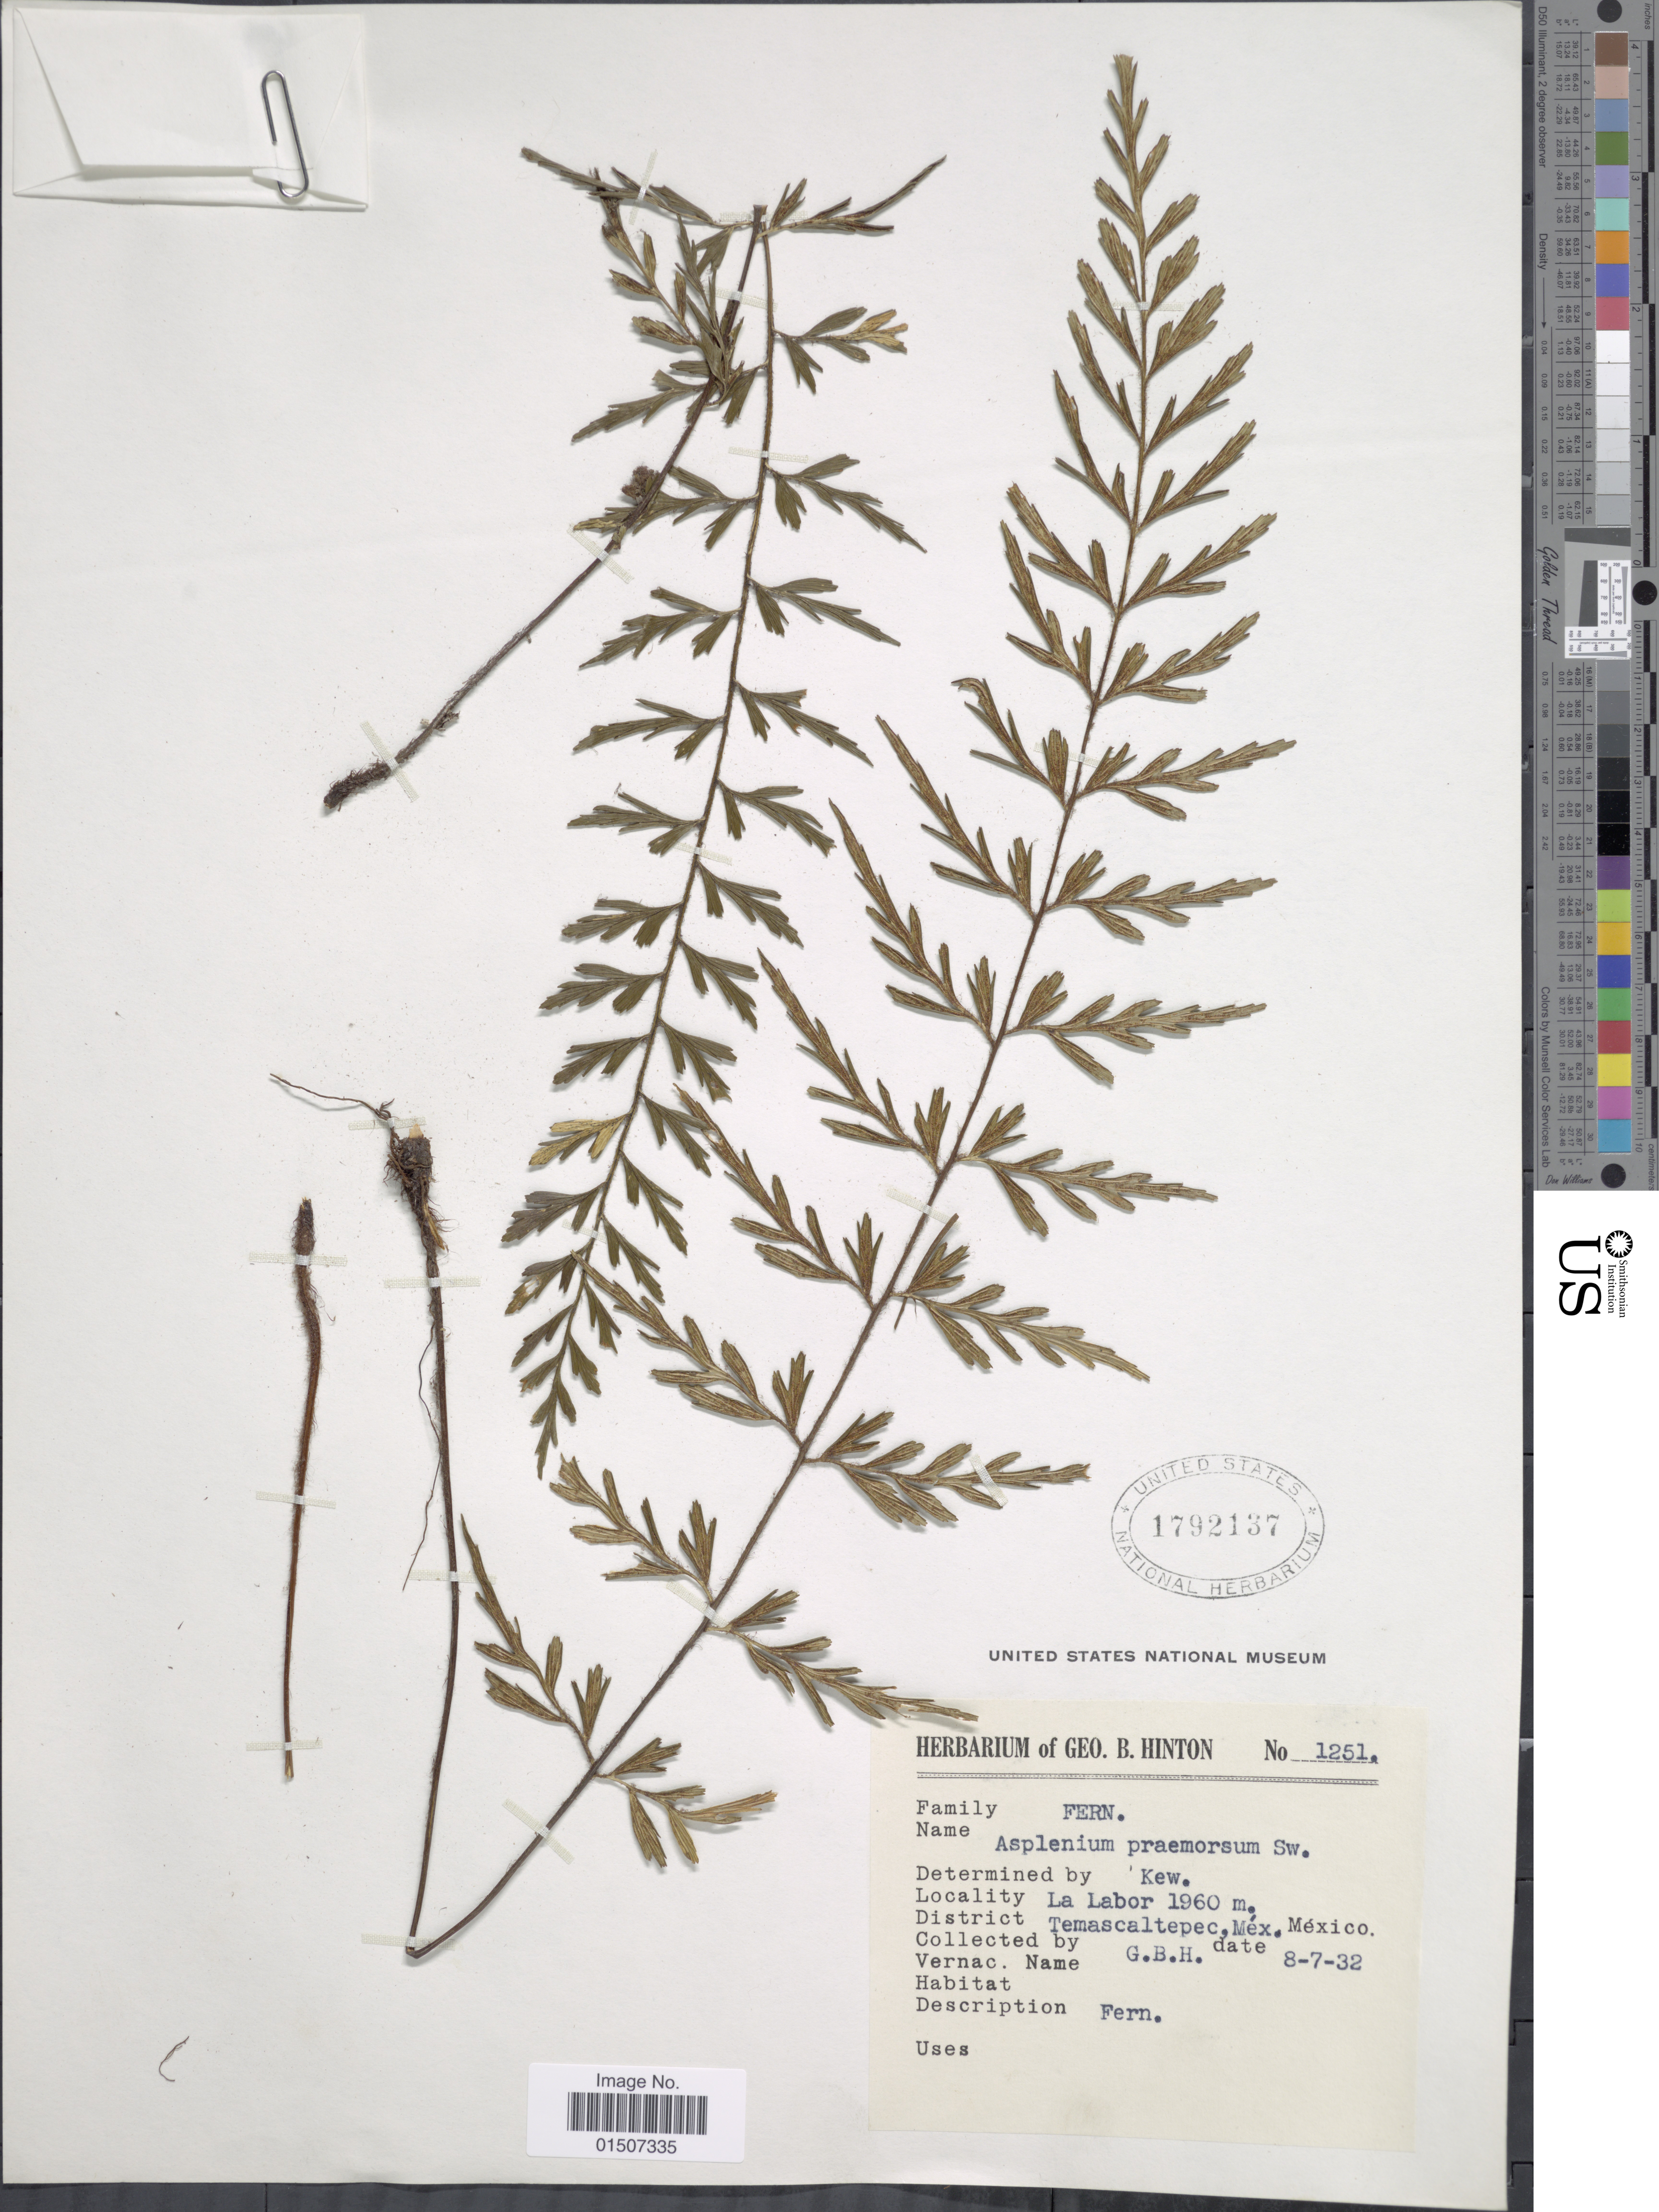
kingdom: Plantae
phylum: Tracheophyta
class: Polypodiopsida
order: Polypodiales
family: Aspleniaceae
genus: Asplenium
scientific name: Asplenium praemorsum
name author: Sw.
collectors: G. B. Hinton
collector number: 1251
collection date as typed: Transcribed d/m/y: 7/8/32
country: Mexico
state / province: México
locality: La Labor, District Temascaltepec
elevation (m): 1960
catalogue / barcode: US 1792137